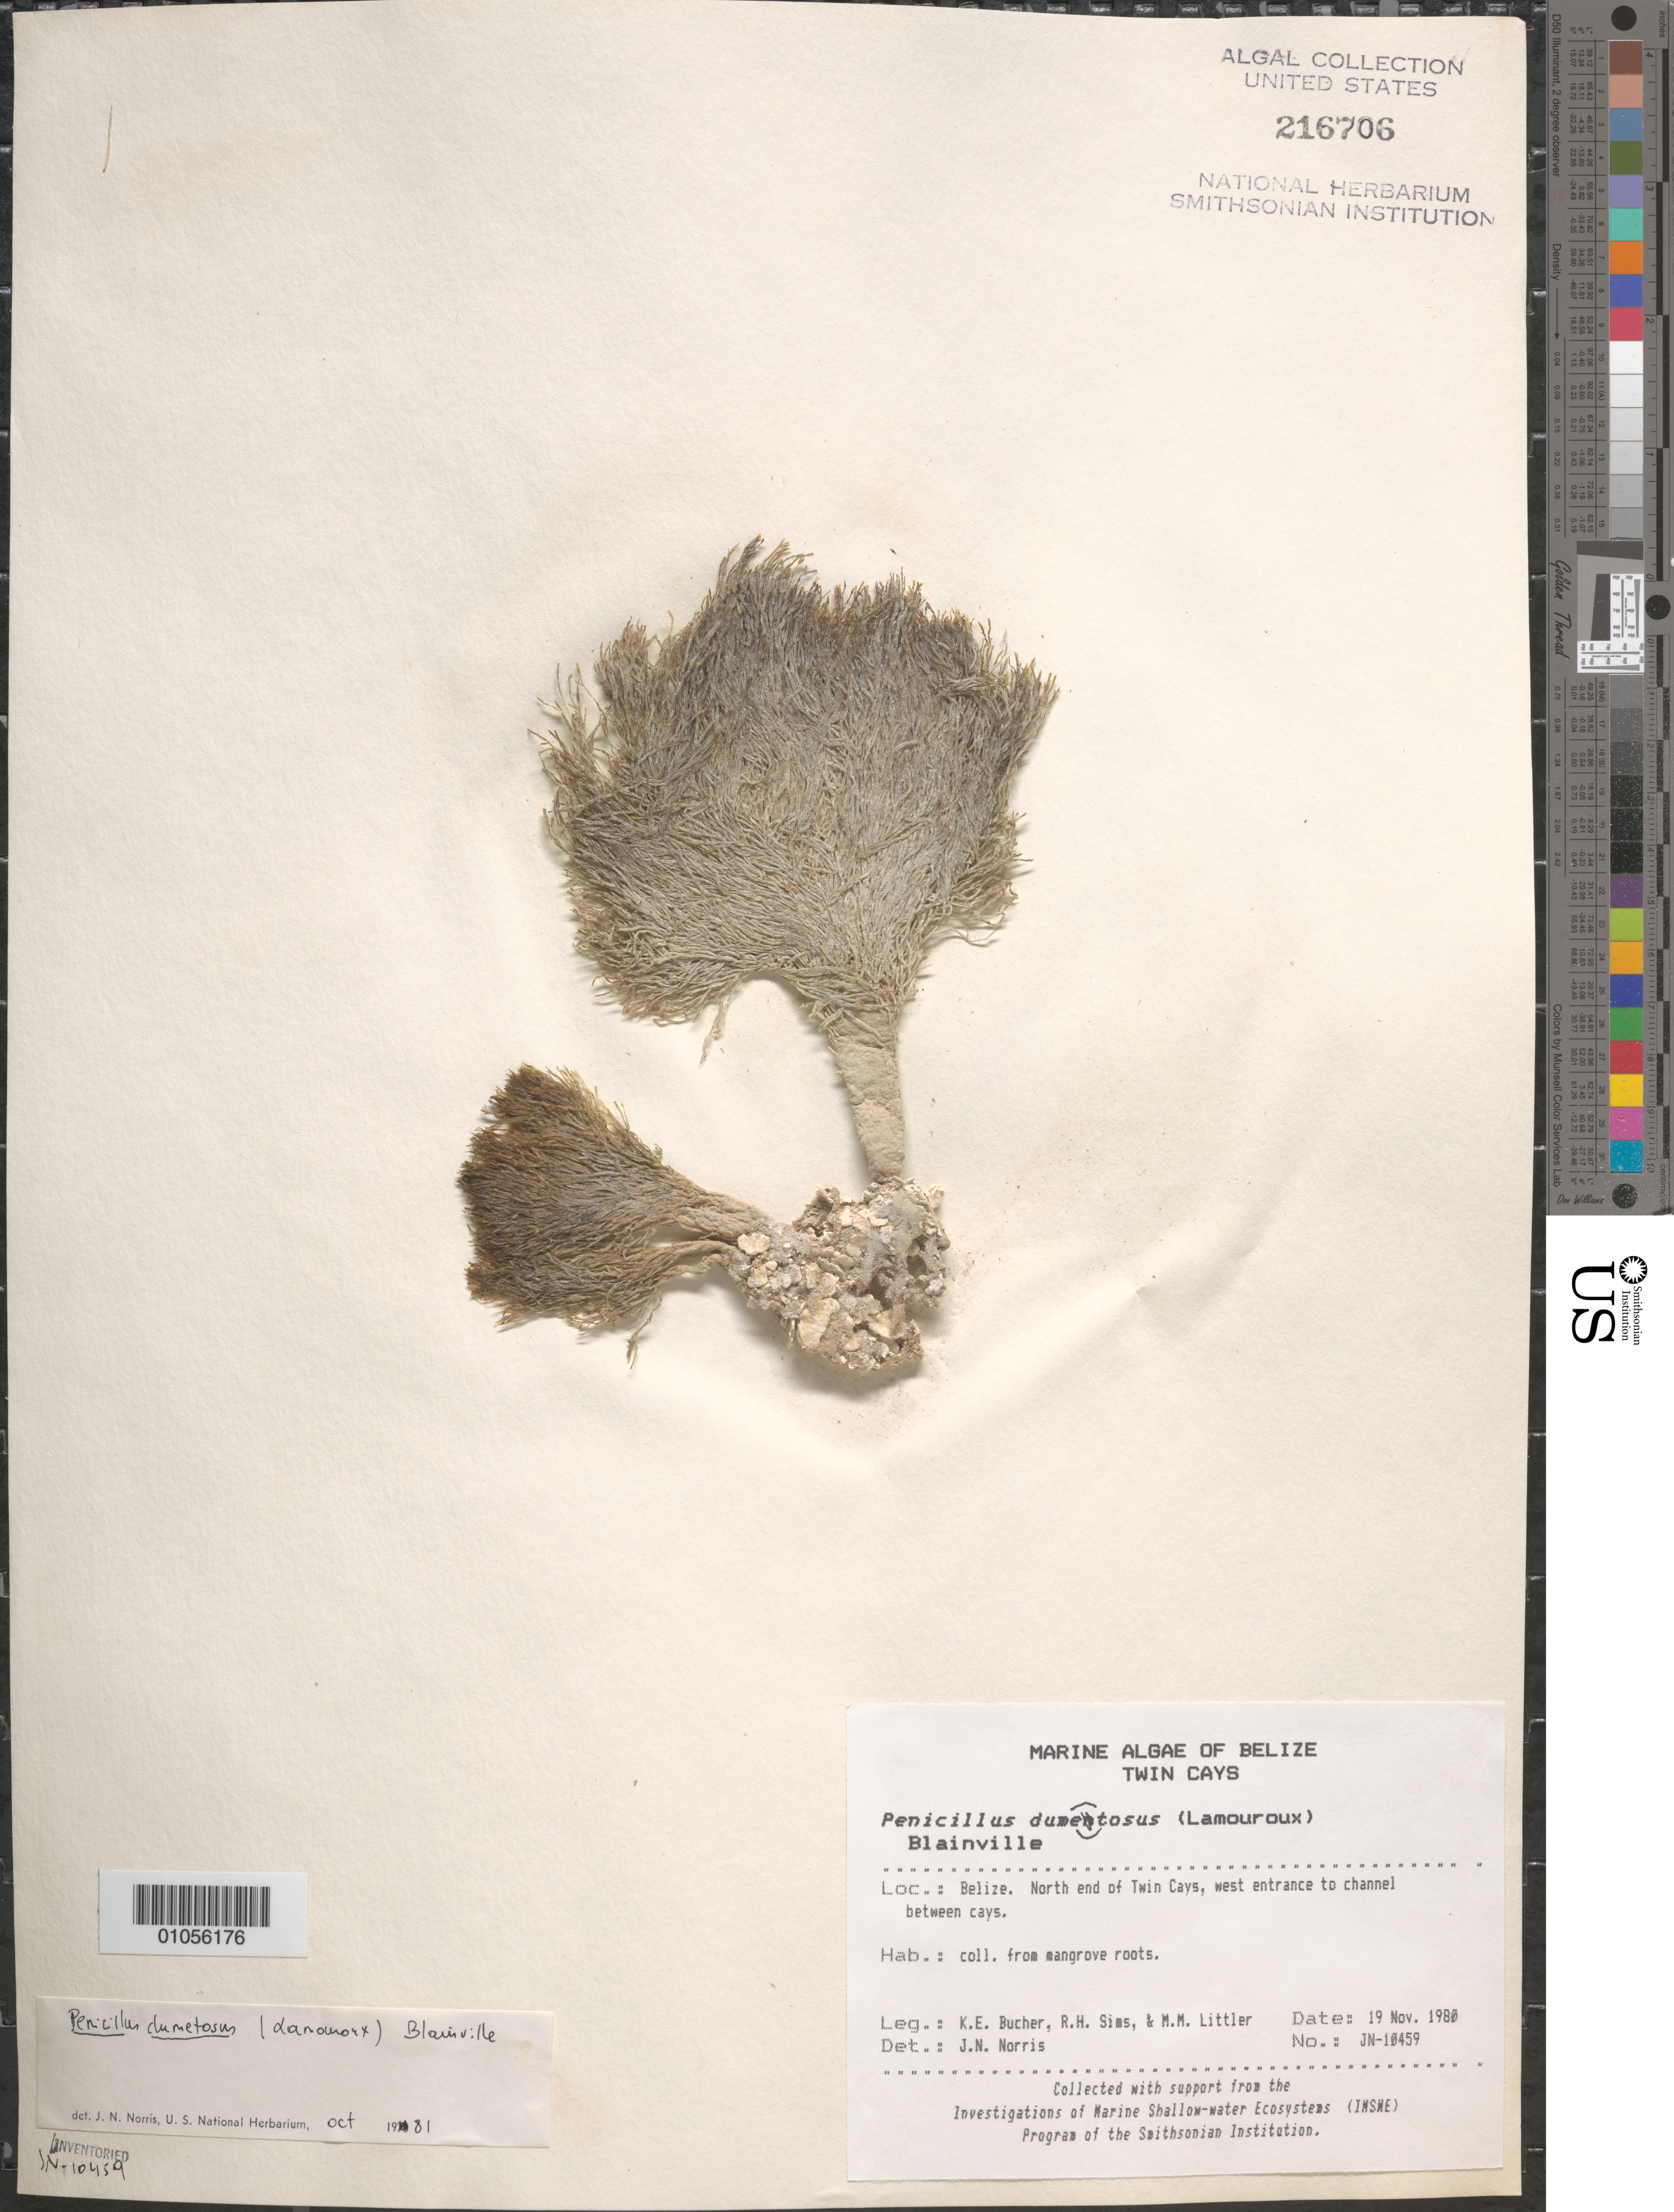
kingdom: Plantae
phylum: Chlorophyta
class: Ulvophyceae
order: Bryopsidales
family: Udoteaceae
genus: Penicillus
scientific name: Penicillus dumetosus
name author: (J.V.Lamouroux) Blainville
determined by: Norris, James N.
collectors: K. E. Bucher, R. H. Sims & M. M. Littler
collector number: JN-10459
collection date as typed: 19 Nov 1980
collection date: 1980-11-19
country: Belize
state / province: Stann Creek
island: Twin Cays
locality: North end of Twin Cays, west entrance to channel between cays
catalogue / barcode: US 216706